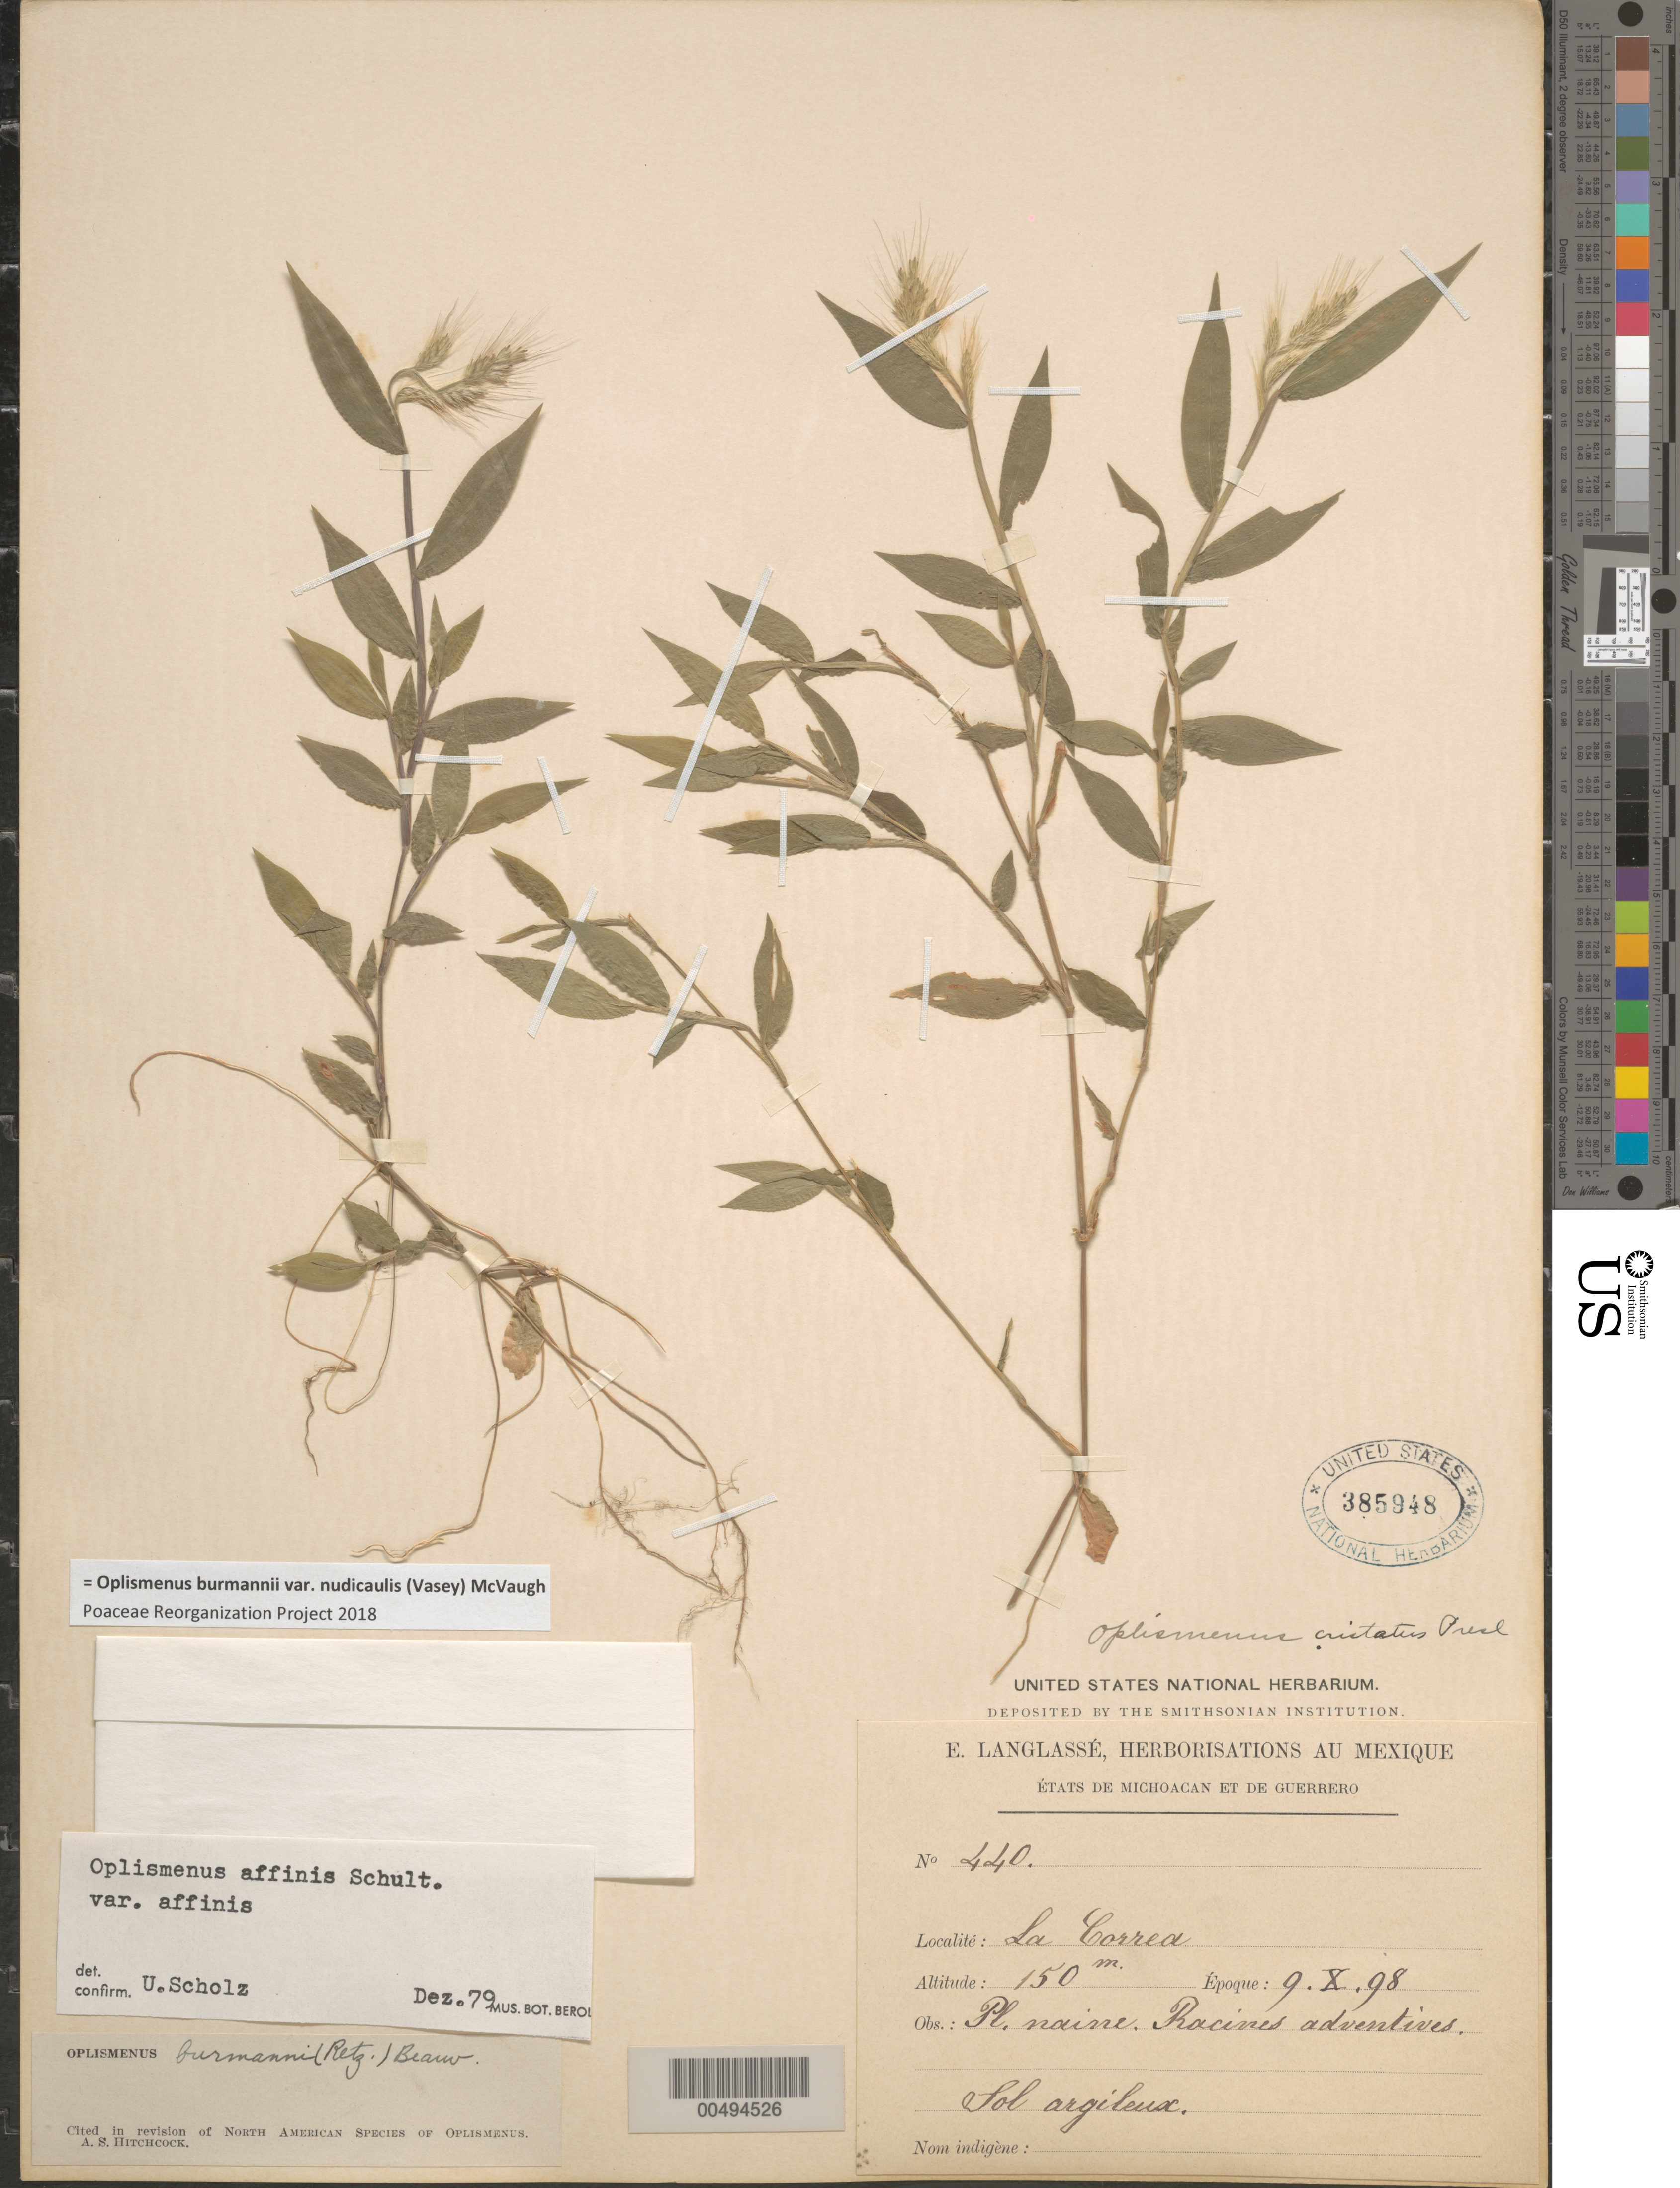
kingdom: Plantae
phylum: Tracheophyta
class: Liliopsida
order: Poales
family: Poaceae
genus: Oplismenus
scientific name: Oplismenus burmannii var. nudicaulis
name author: (Vasey) McVaugh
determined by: Poaceae Reorganization Project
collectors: E. Langlassé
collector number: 440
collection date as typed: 9 Dec 1898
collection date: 1898-12-09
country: Mexico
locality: tats de Michocan et de Guerrero, La Correa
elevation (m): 150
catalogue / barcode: US 385948